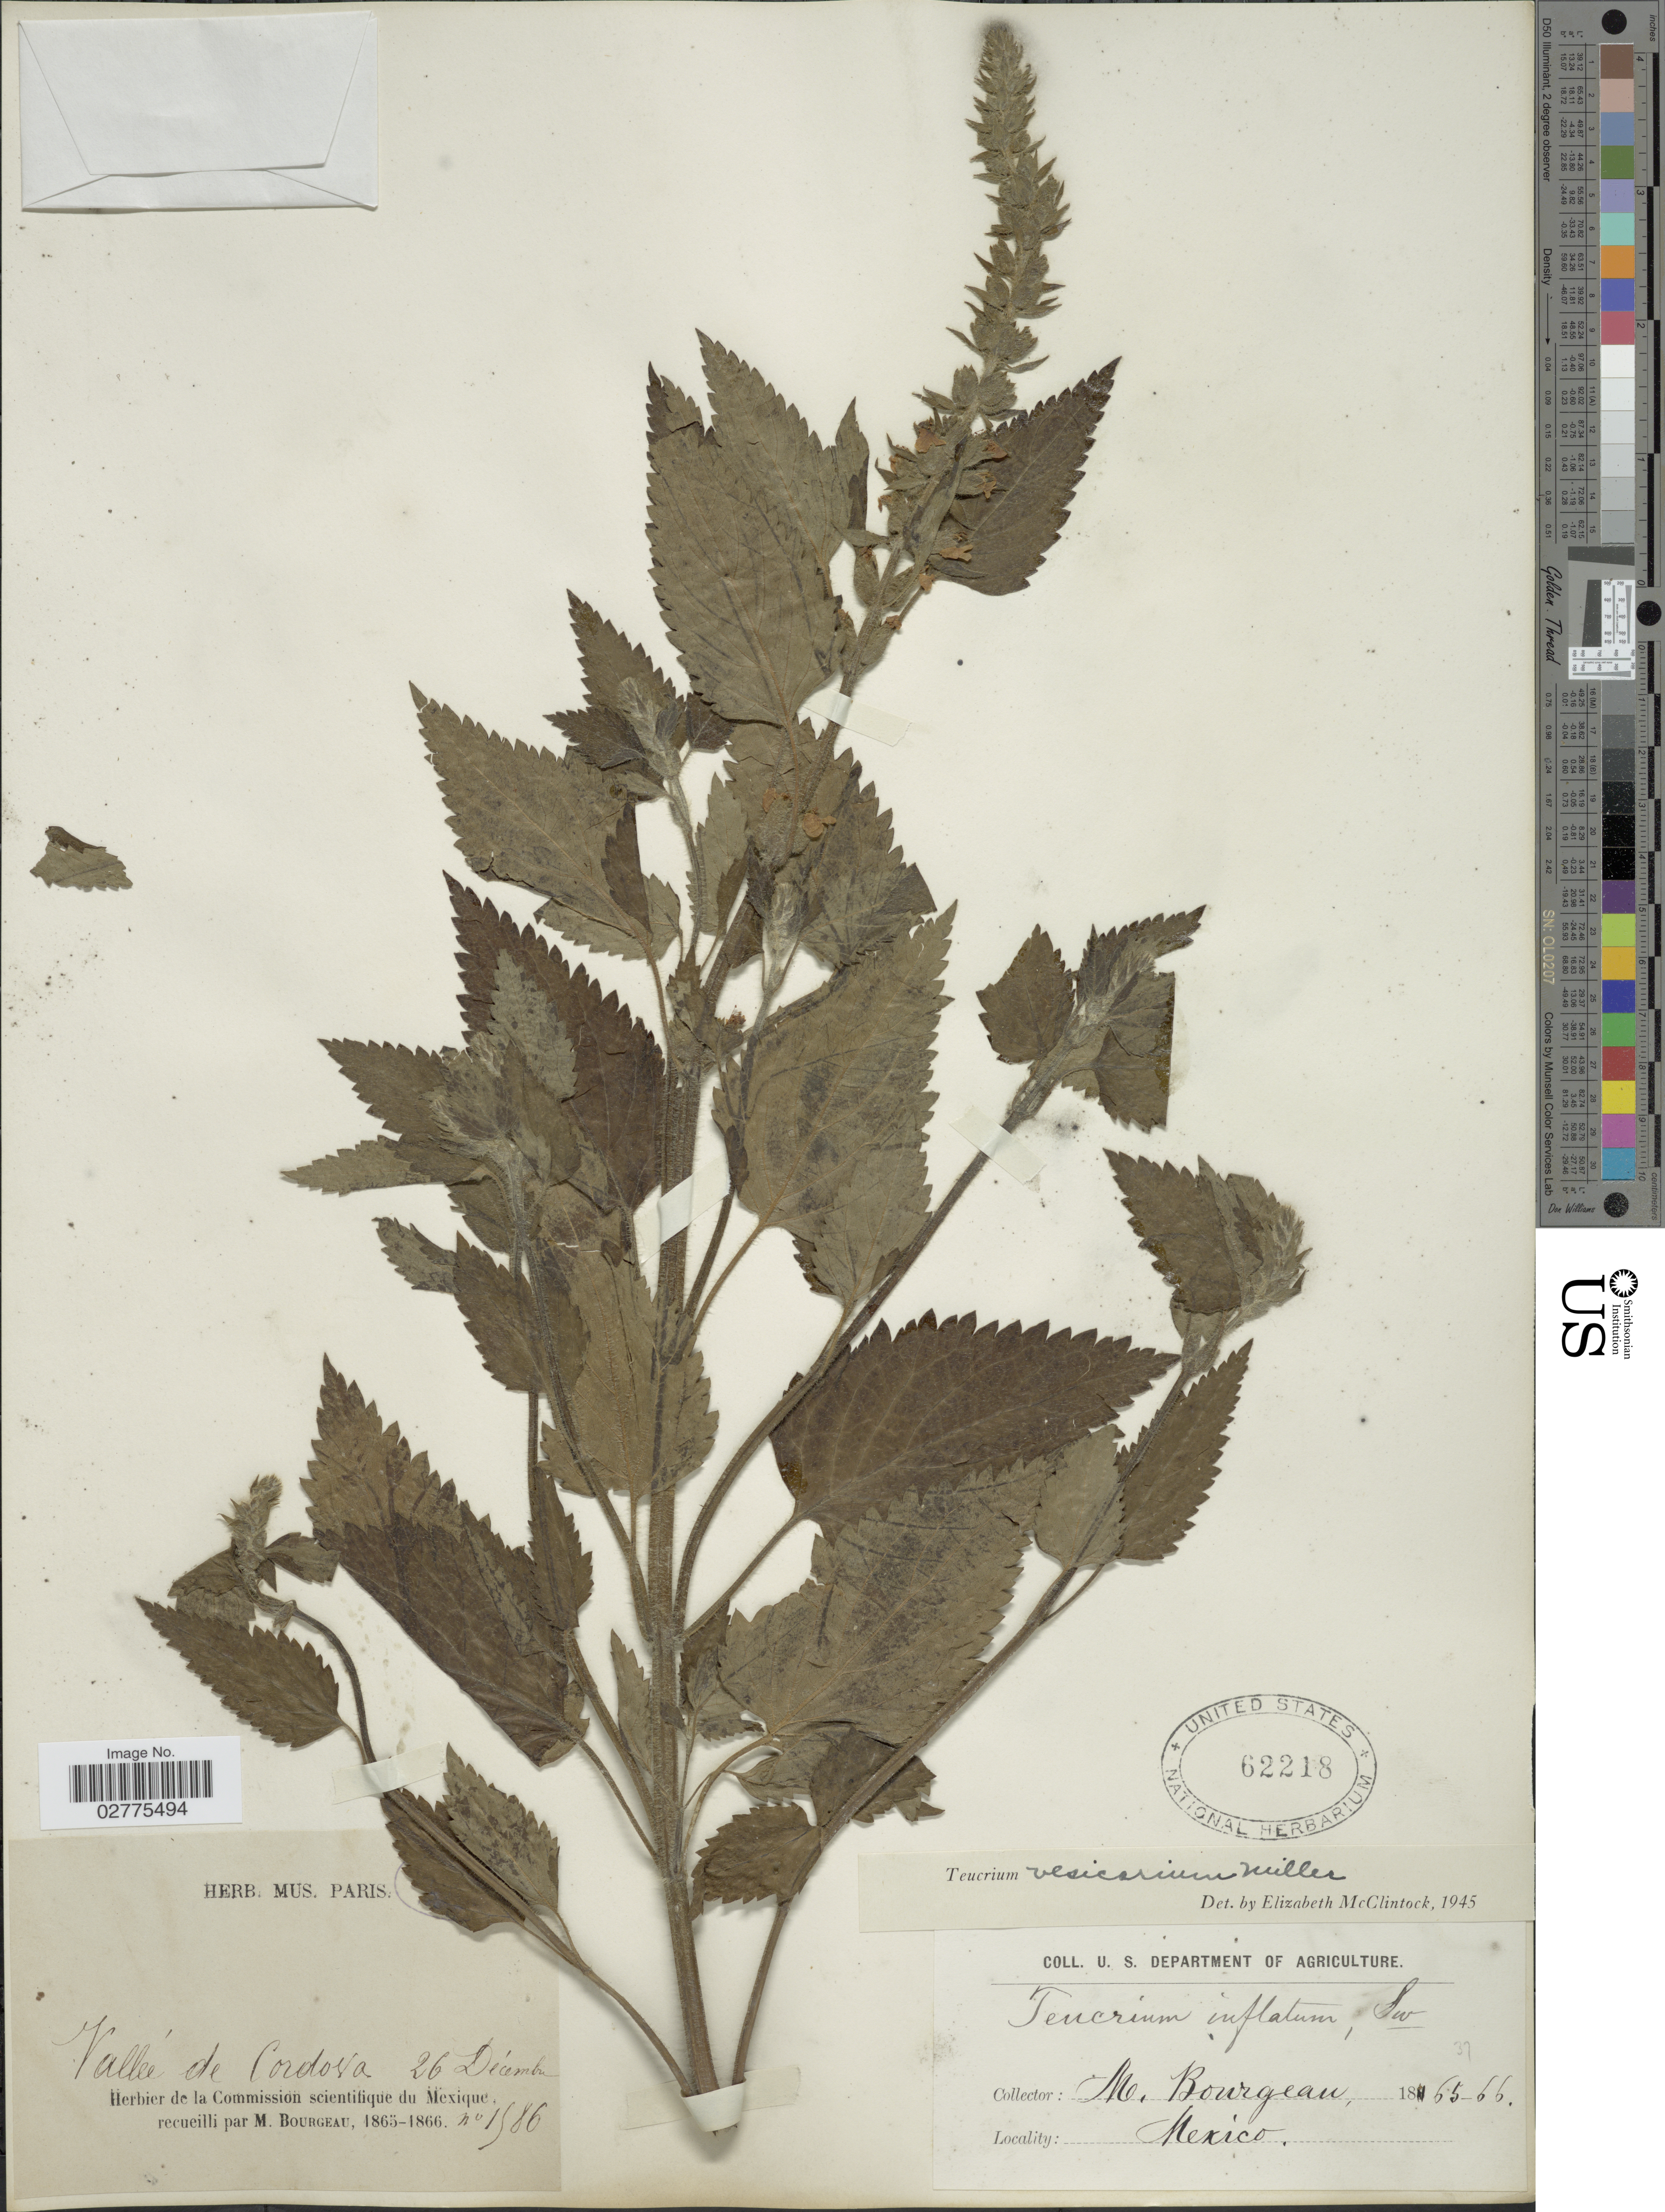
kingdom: Plantae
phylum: Tracheophyta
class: Magnoliopsida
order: Lamiales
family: Lamiaceae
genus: Teucrium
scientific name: Teucrium vesicarium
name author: Mill.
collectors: M. Bourgeau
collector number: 1586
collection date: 1856-12-26/1866-12-26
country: Mexico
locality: Vallée de Cordova.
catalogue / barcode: US 62218